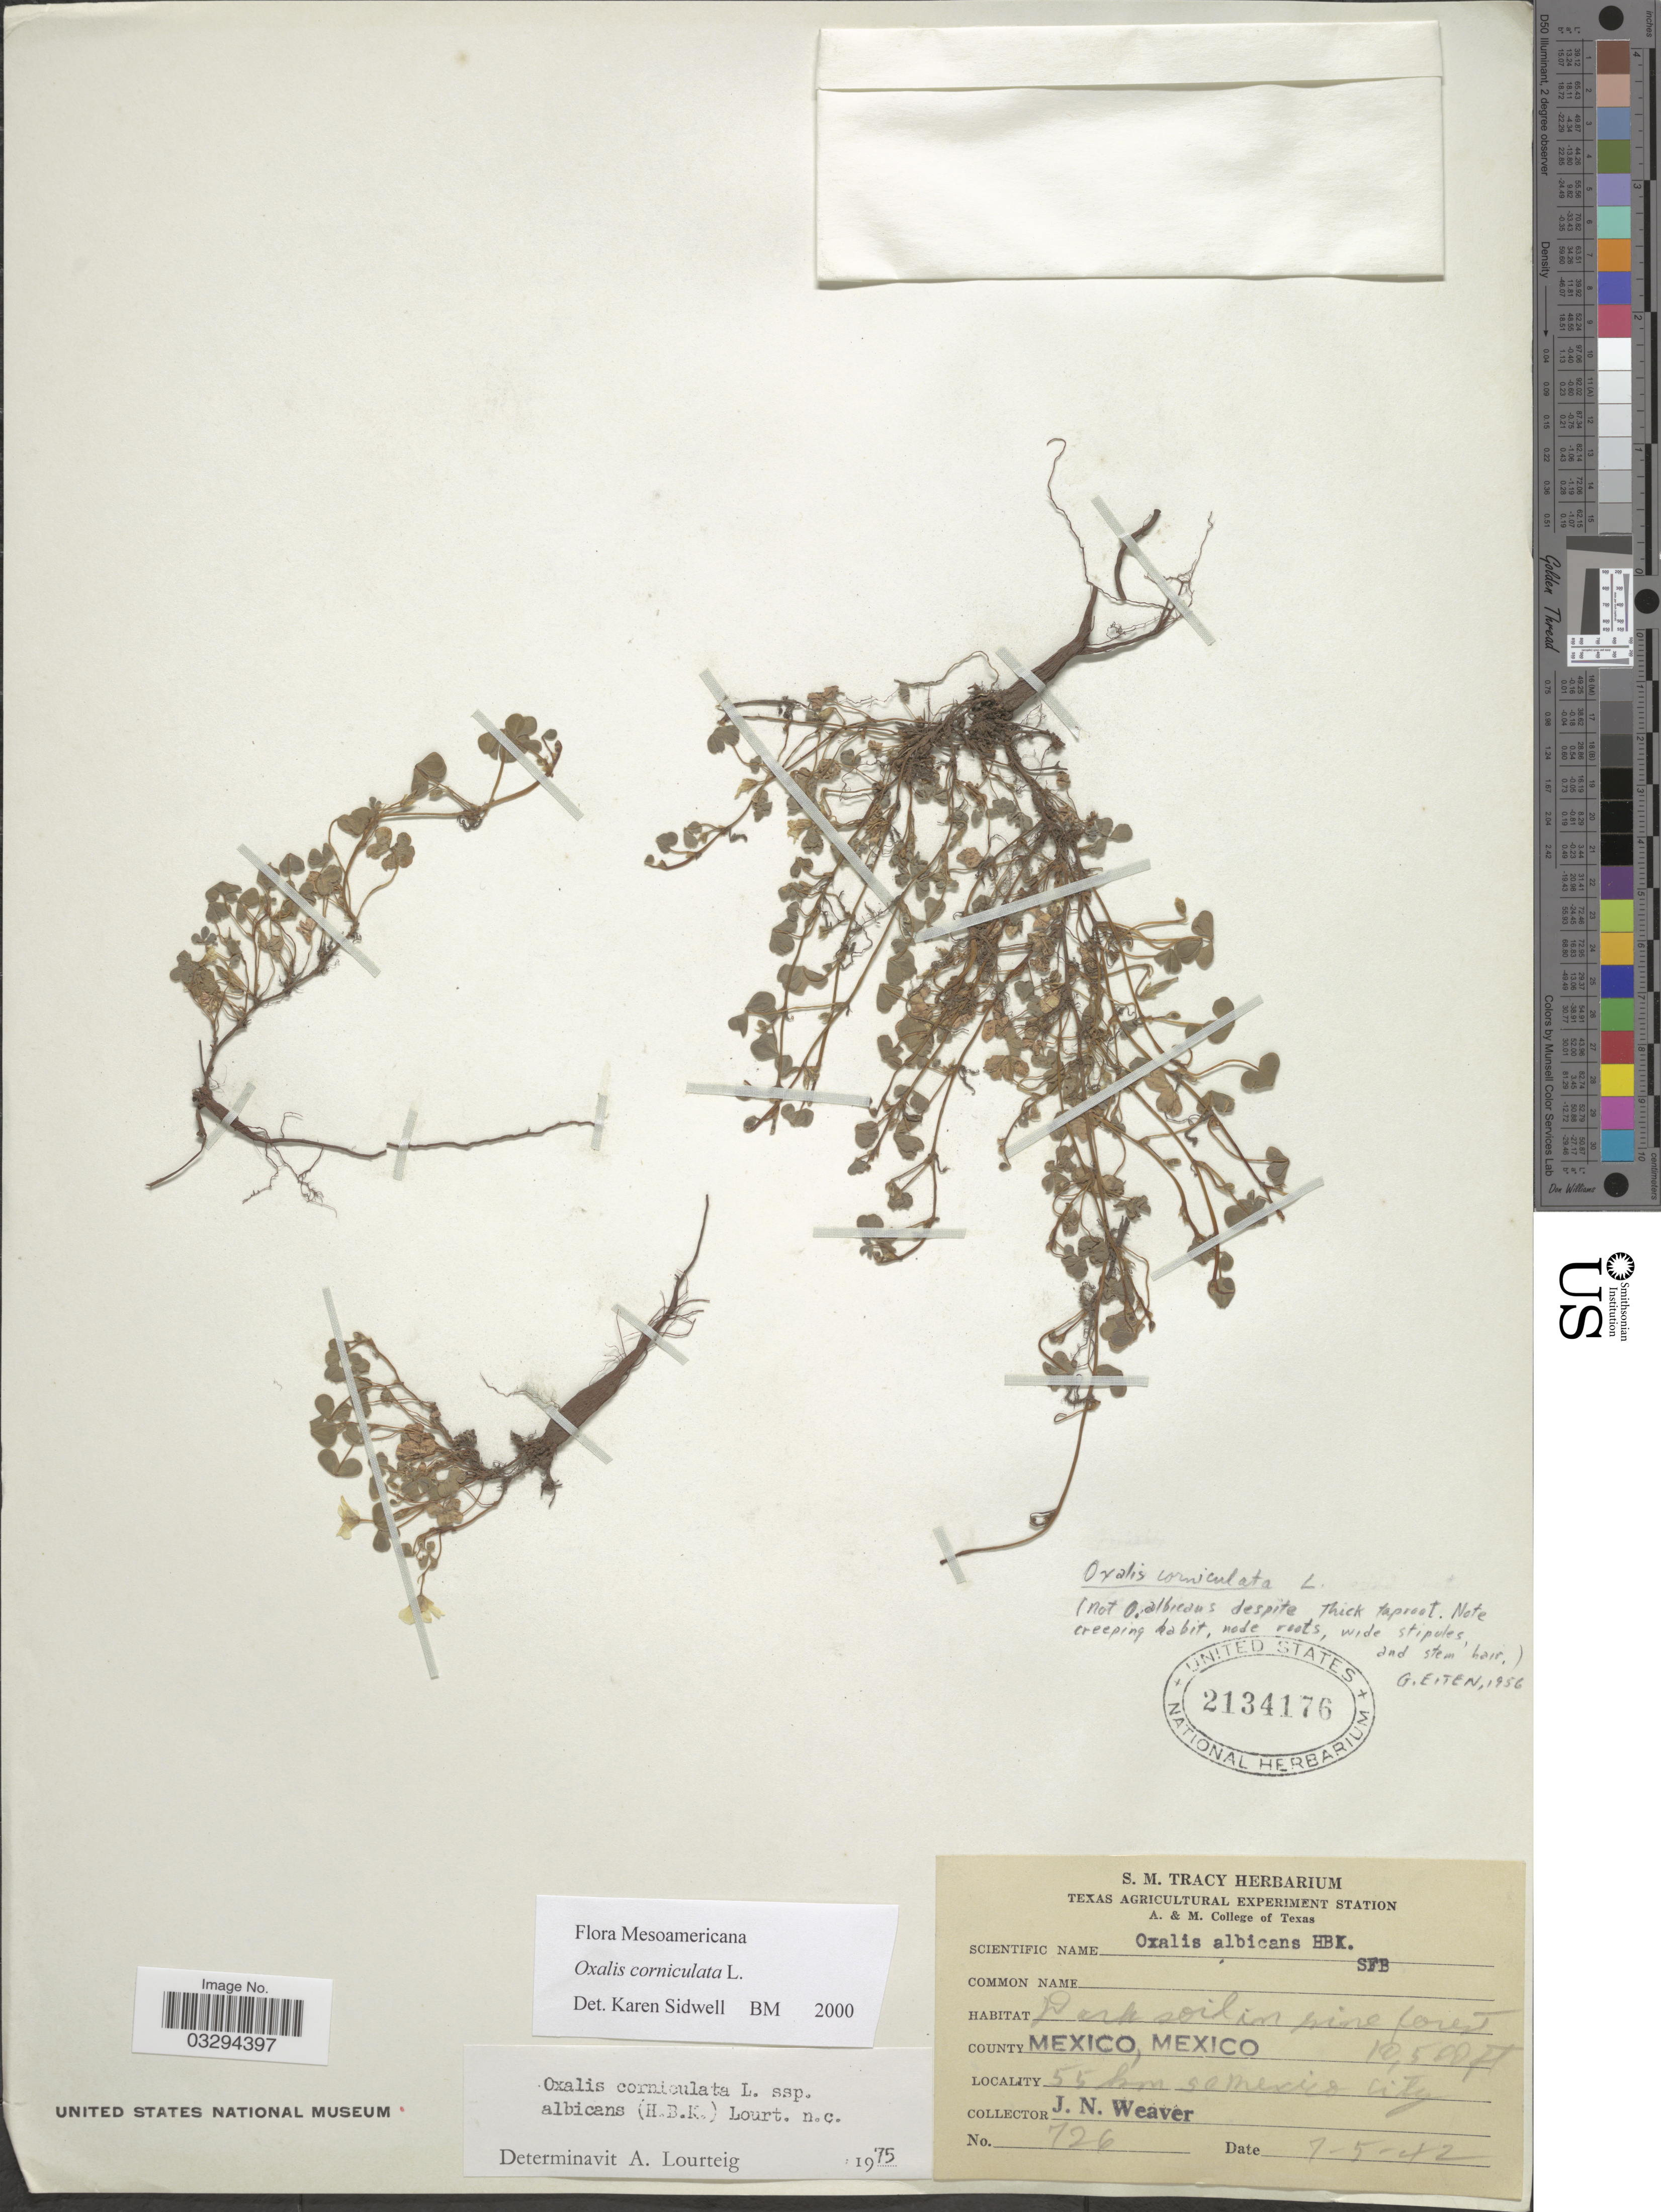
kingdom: Plantae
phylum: Tracheophyta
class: Magnoliopsida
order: Oxalidales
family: Oxalidaceae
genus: Oxalis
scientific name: Oxalis corniculata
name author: L.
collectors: J. N. Weaver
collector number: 726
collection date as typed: Transcribed d/m/y: 7/5/42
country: Mexico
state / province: México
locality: County Mexico, 55 km so Mexico City.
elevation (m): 3200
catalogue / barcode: US 2134176